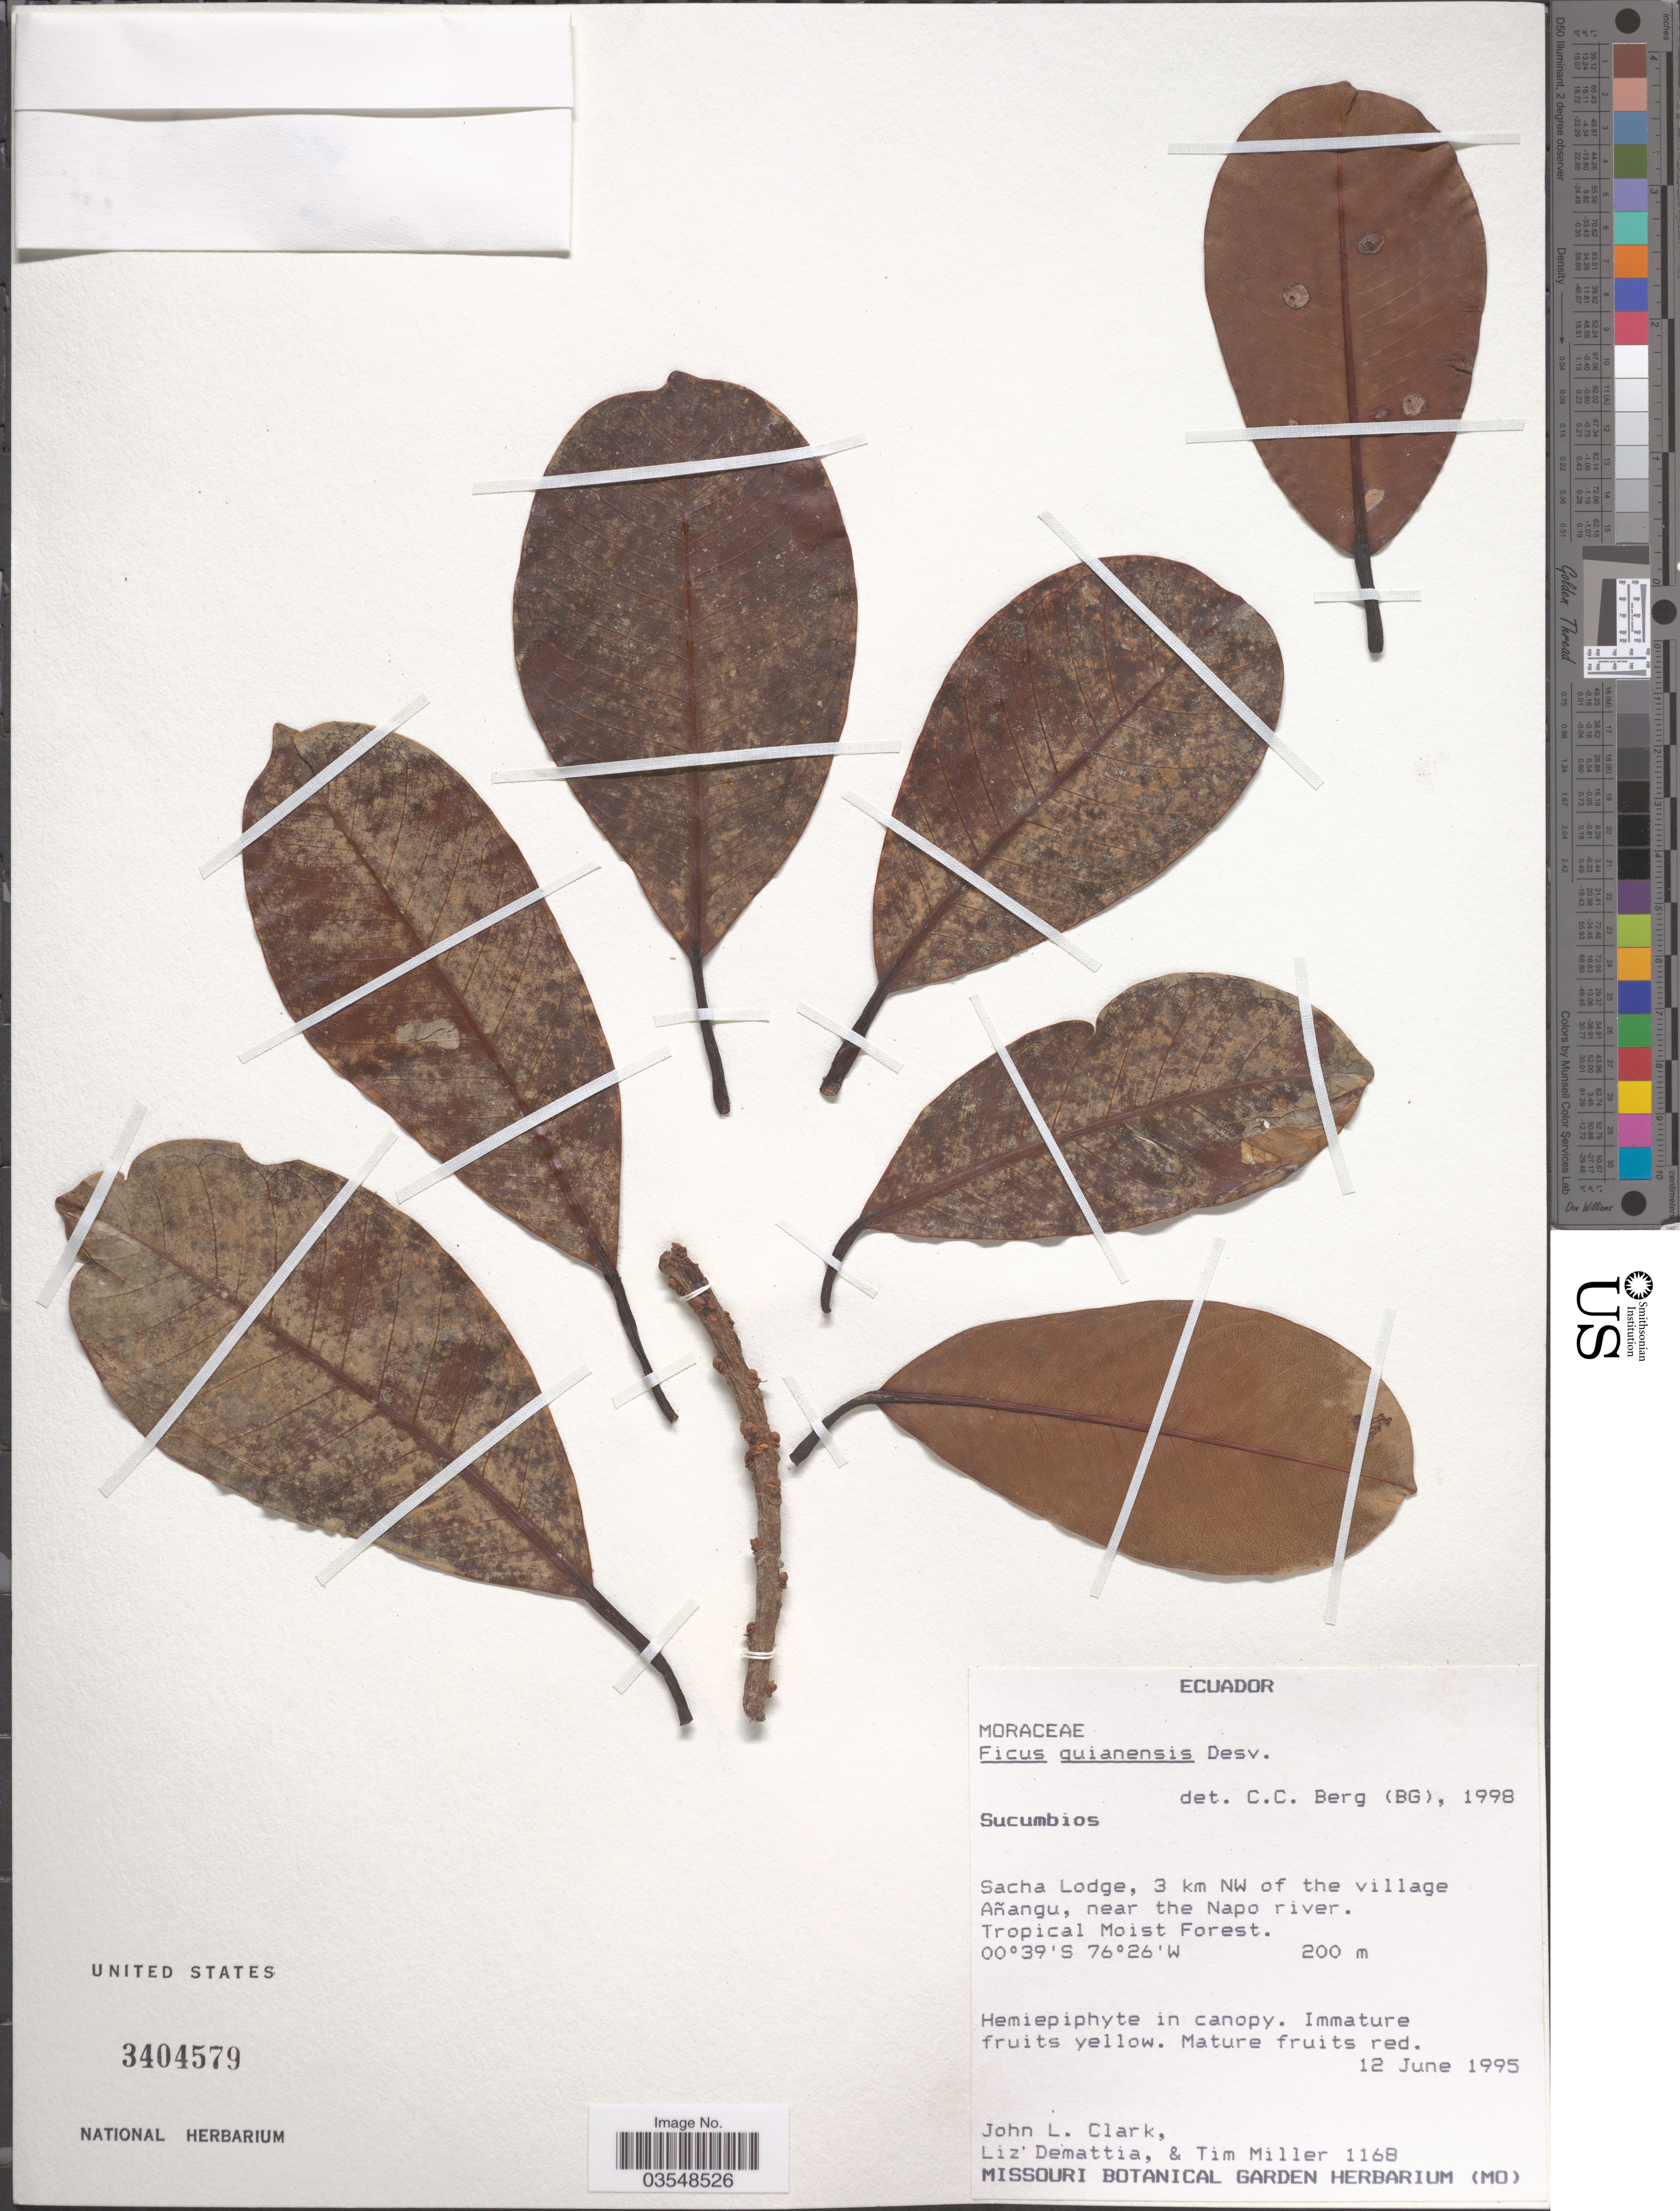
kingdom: Plantae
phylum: Tracheophyta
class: Magnoliopsida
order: Rosales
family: Moraceae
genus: Ficus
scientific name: Ficus guianensis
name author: Desv. ex Ham.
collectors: J. L. Clark, L. Demattia & T. Miller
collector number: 1168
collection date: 1995-06-12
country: Ecuador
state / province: Sucumbíos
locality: Sacha Lodge, 3 km NW of the village Añangu, near the Napo river.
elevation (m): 200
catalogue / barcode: US 3404579